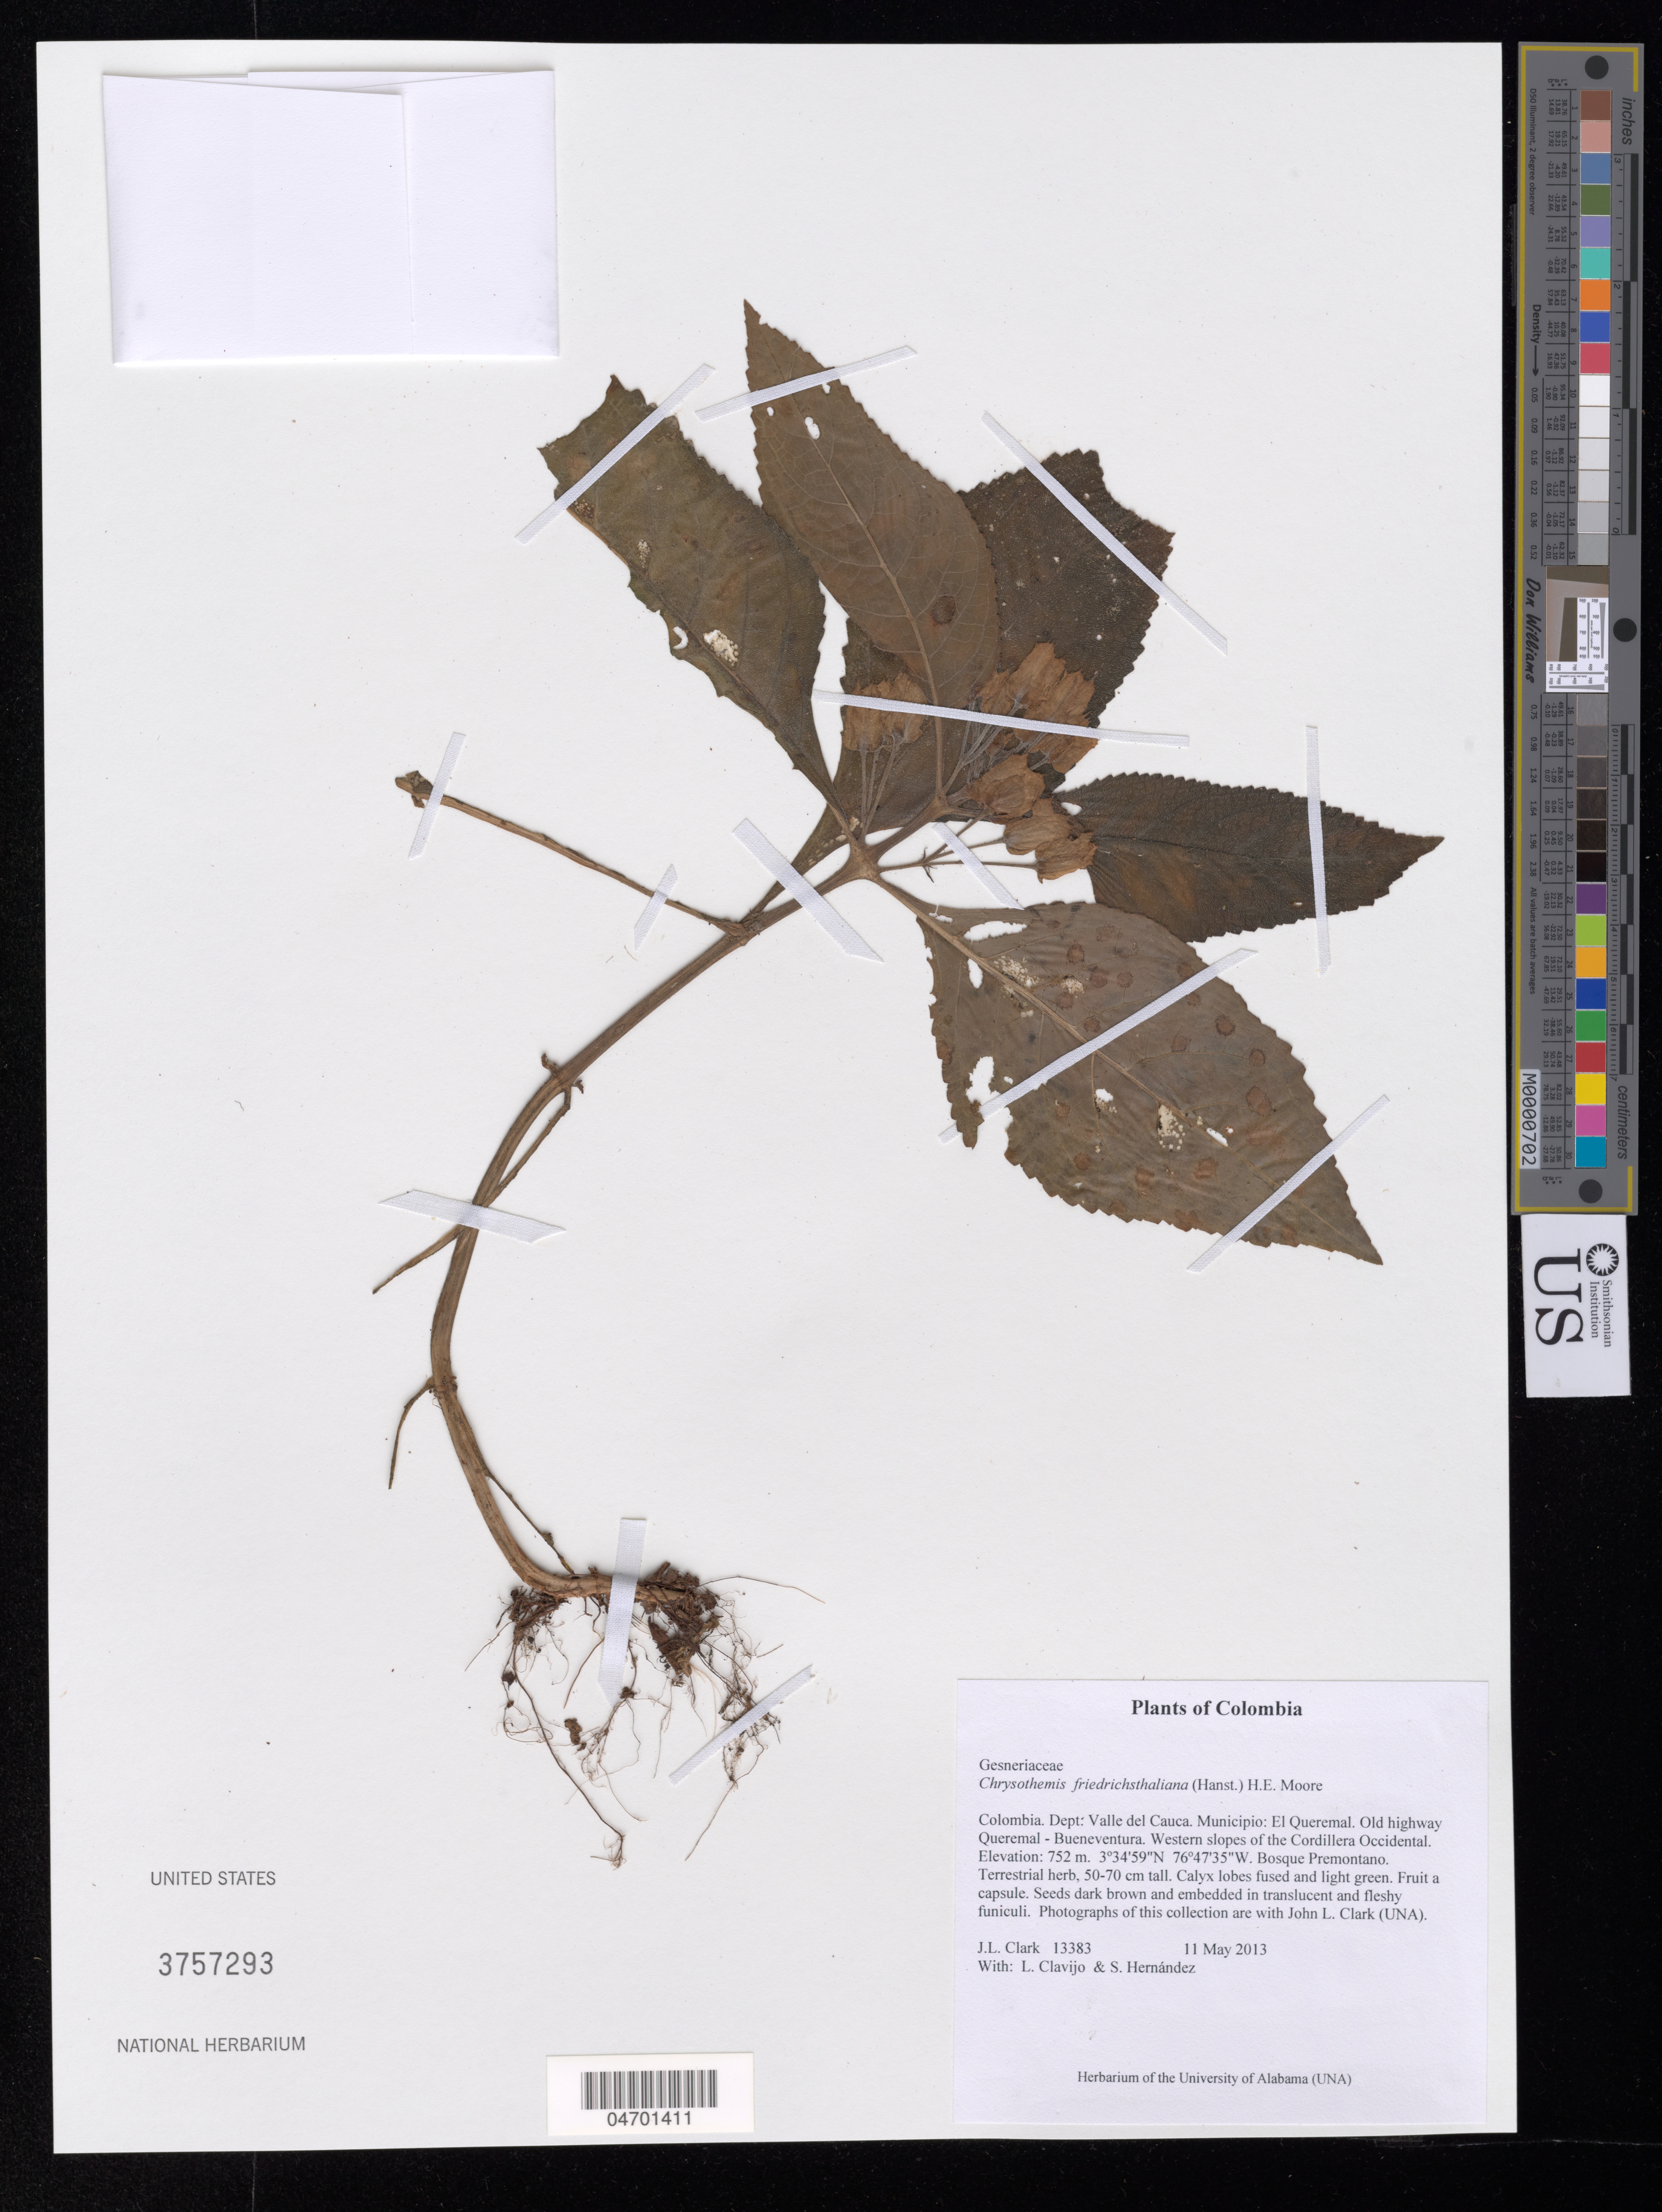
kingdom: Plantae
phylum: Tracheophyta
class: Magnoliopsida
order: Lamiales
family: Gesneriaceae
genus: Chrysothemis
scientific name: Chrysothemis friedrichsthaliana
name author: (Hanst.) H.E. Moore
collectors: J. L. Clark, L. Clavijo & S. Hernández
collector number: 13383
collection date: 2013-05-11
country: Colombia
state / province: Valle del Cauca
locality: Dept: Valle del Cauca. Municipio: El Queremal. Old highway Queremal - Bueneventura. Western slopes of the Cordillera Occidental.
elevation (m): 752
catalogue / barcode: US 3757293